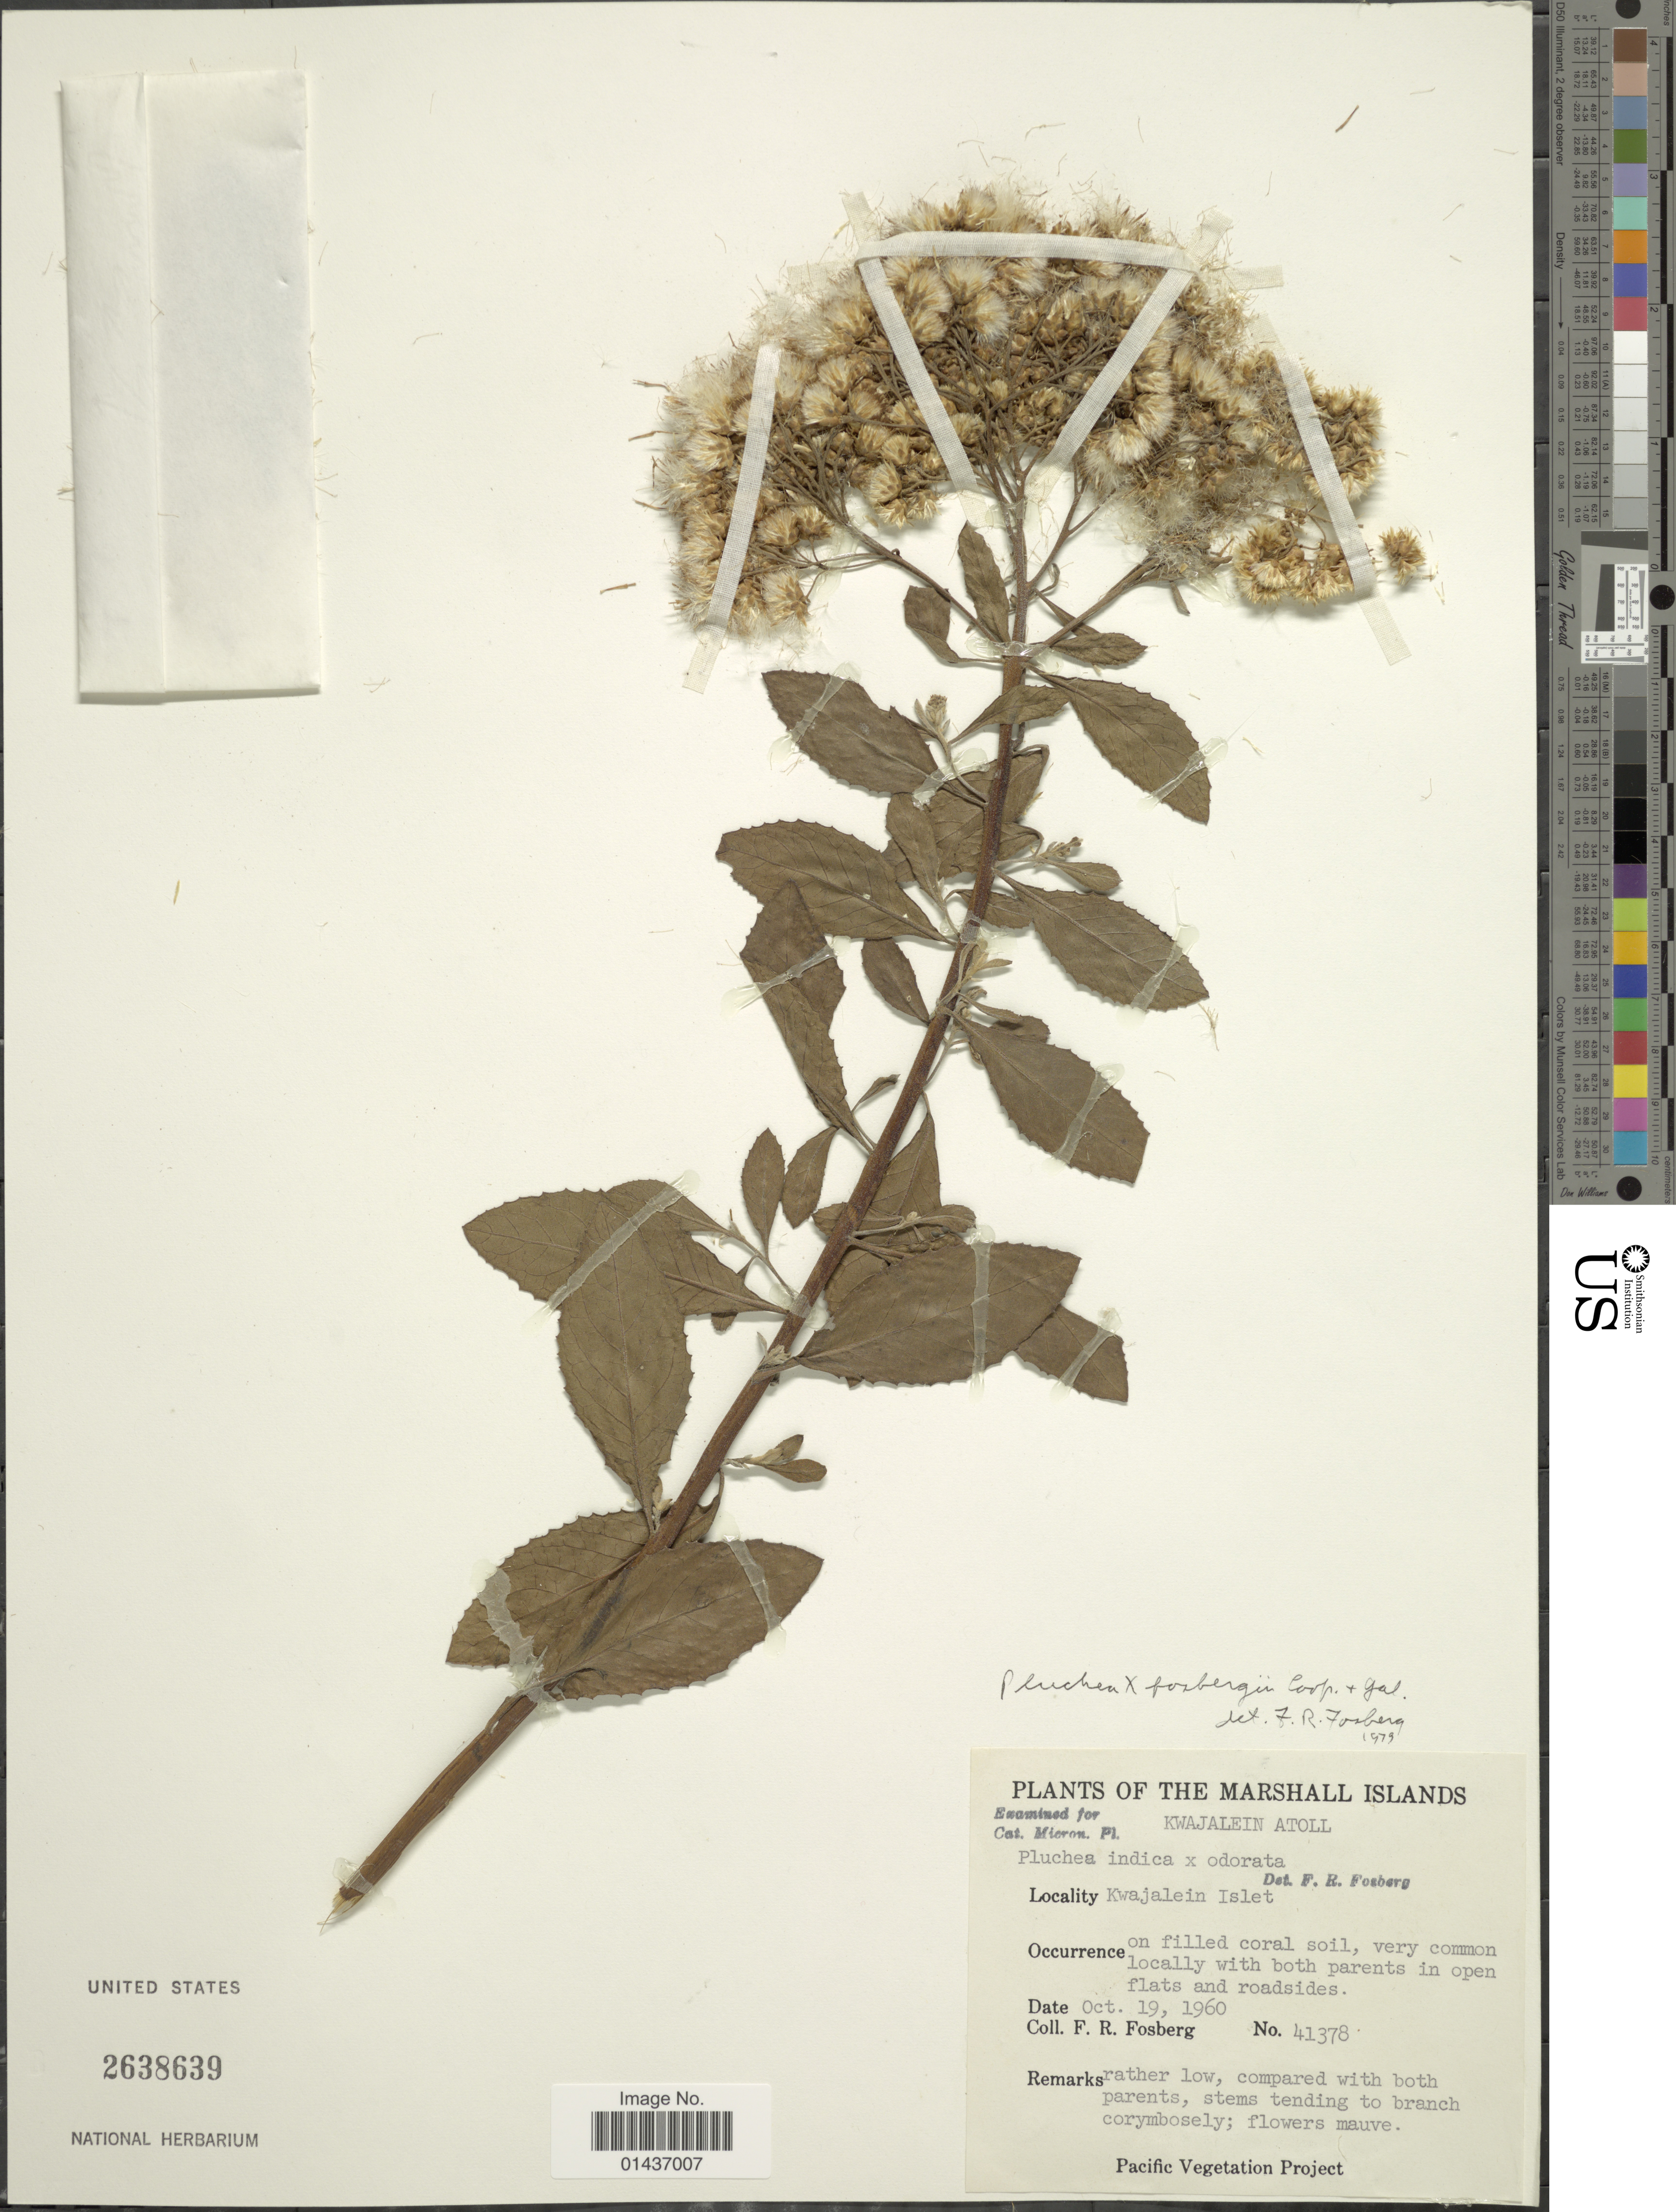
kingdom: Plantae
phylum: Tracheophyta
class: Magnoliopsida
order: Asterales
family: Asteraceae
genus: Pluchea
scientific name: Pluchea x fosbergii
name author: Cooperr. & Galang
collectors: F. R. Fosberg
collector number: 41378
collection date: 1960-10-19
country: Marshall Islands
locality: The Marshall Islands, Kwajalein Atoll, Kwajalein Islet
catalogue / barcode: US 2638639